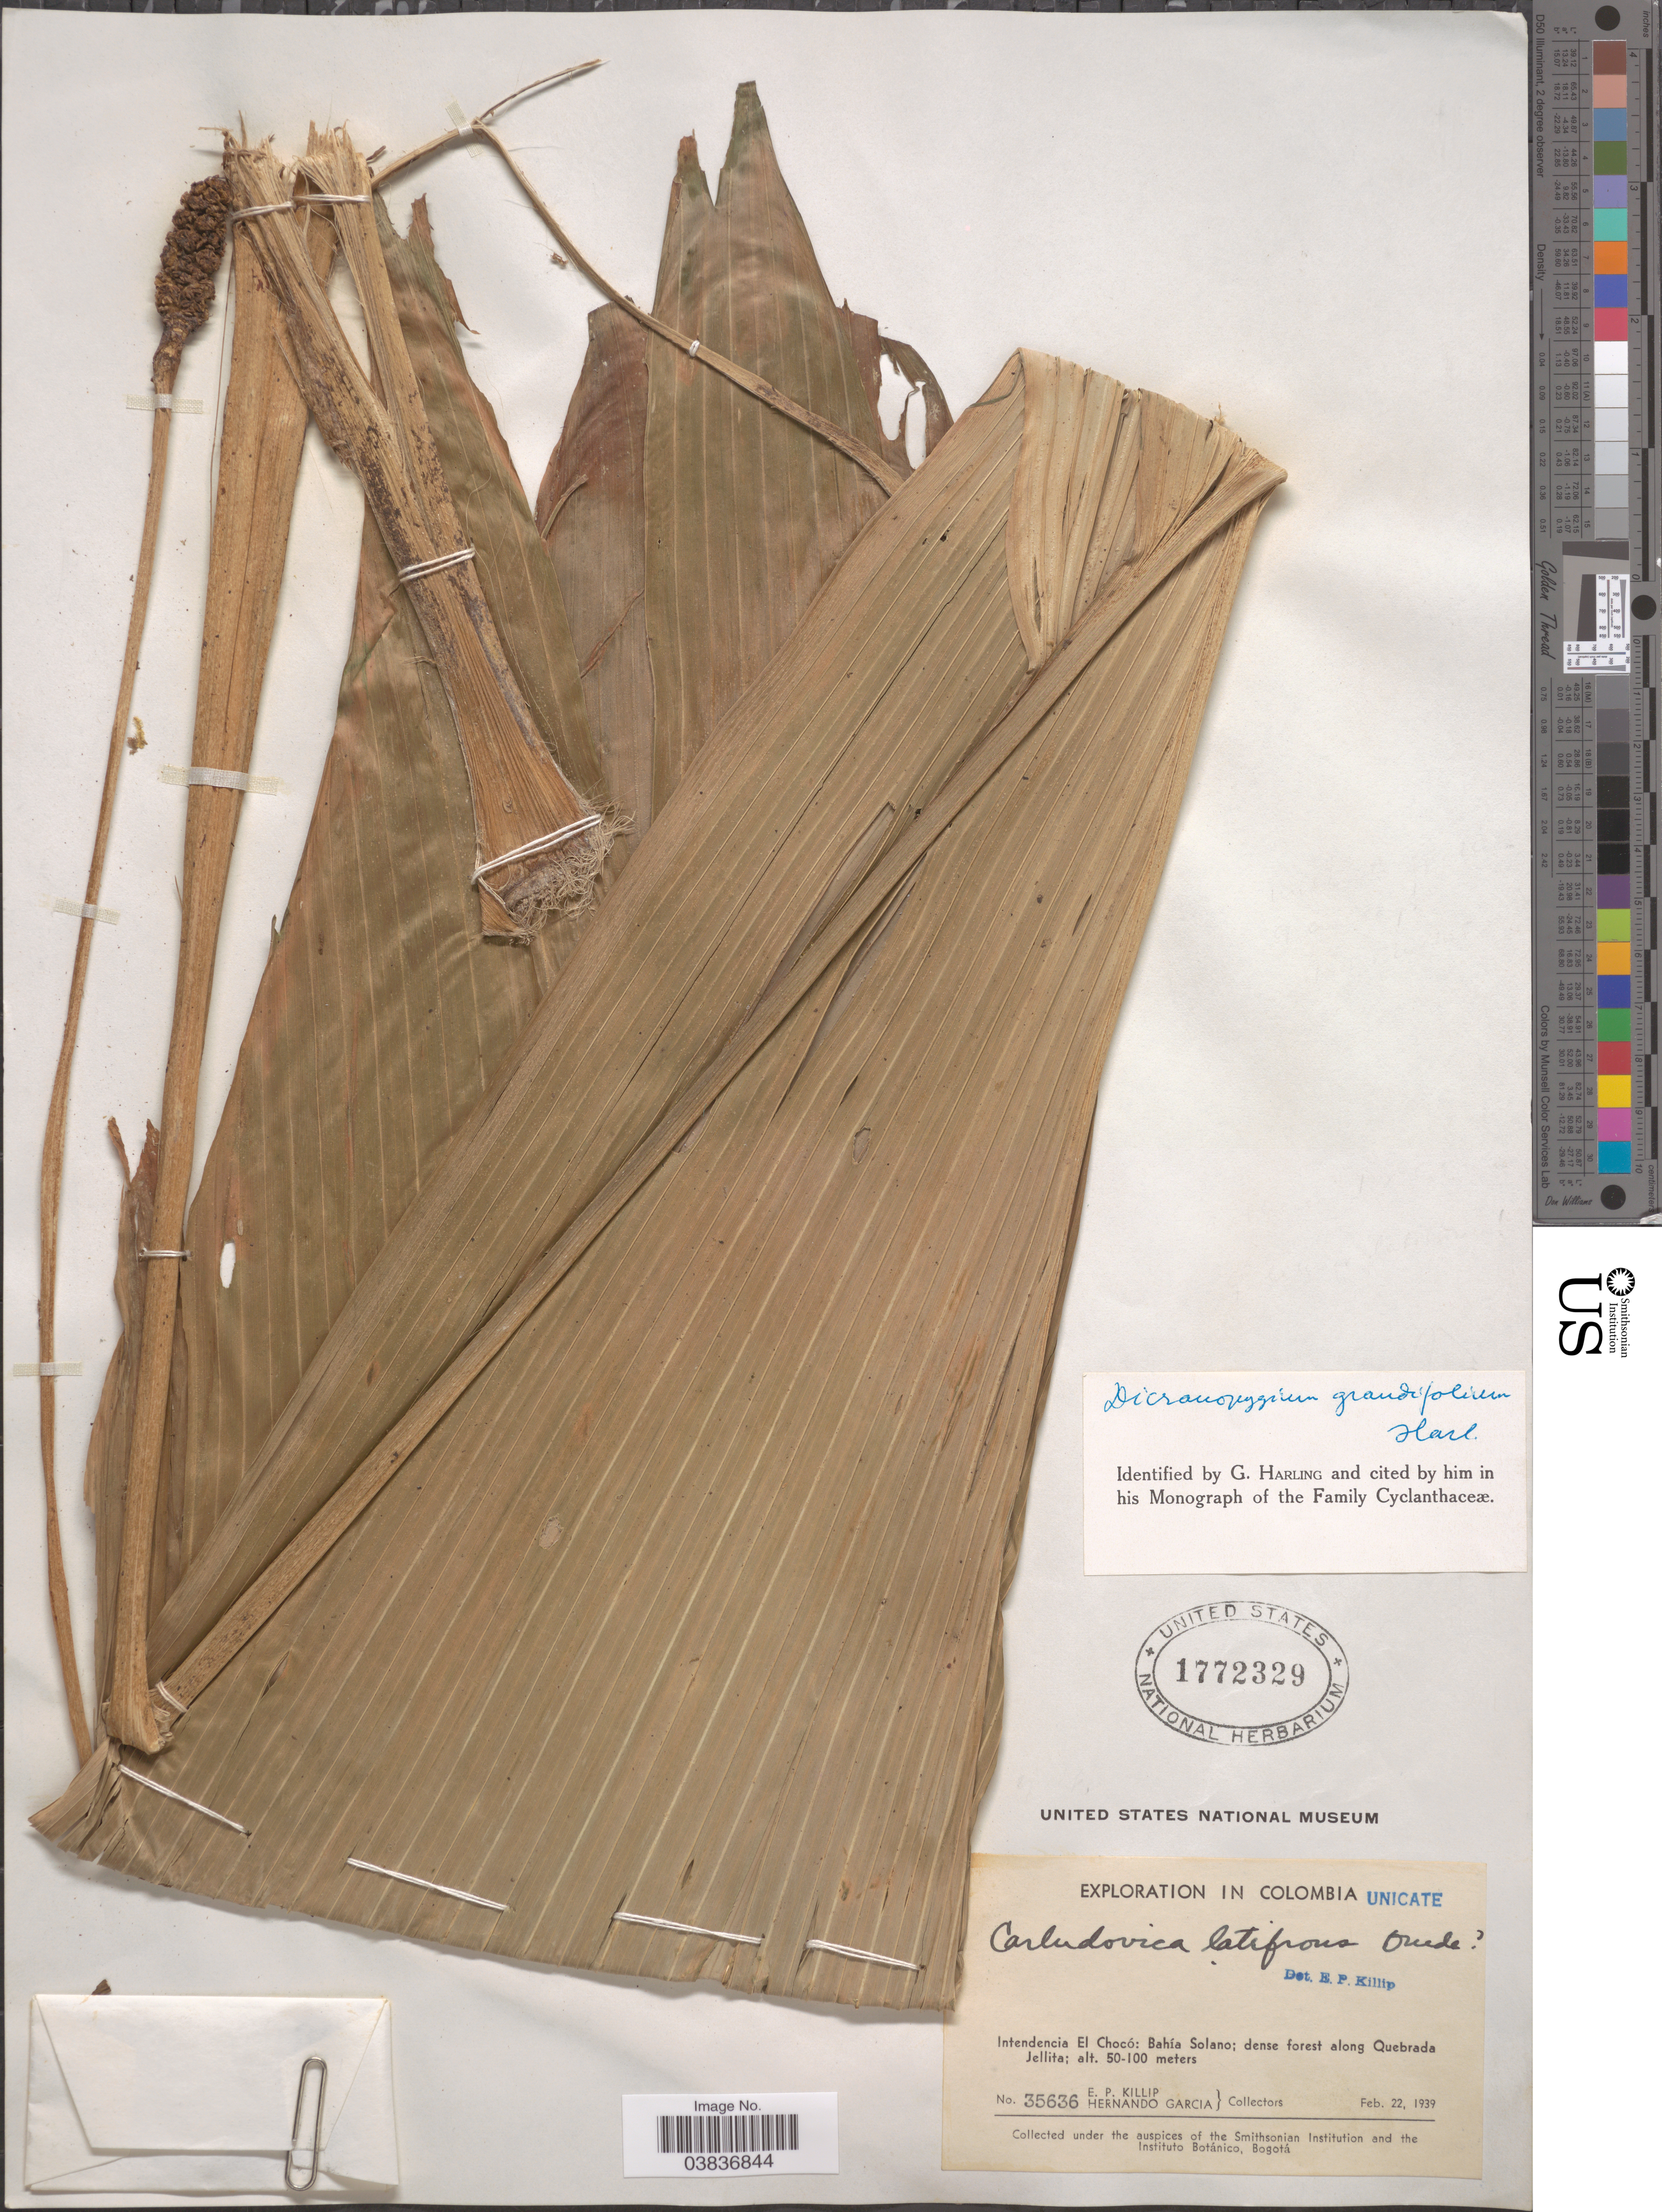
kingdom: Plantae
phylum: Tracheophyta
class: Liliopsida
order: Pandanales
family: Cyclanthaceae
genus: Dicranopygium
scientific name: Dicranopygium grandifolium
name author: Harling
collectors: E. P. Killip & H. Garcia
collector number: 35636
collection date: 1939-02-22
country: Colombia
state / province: Chocó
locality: Intendencia El Chocó: Bahía Solano; dense forest along Quebrada Jellita.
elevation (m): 50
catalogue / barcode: US 1772329